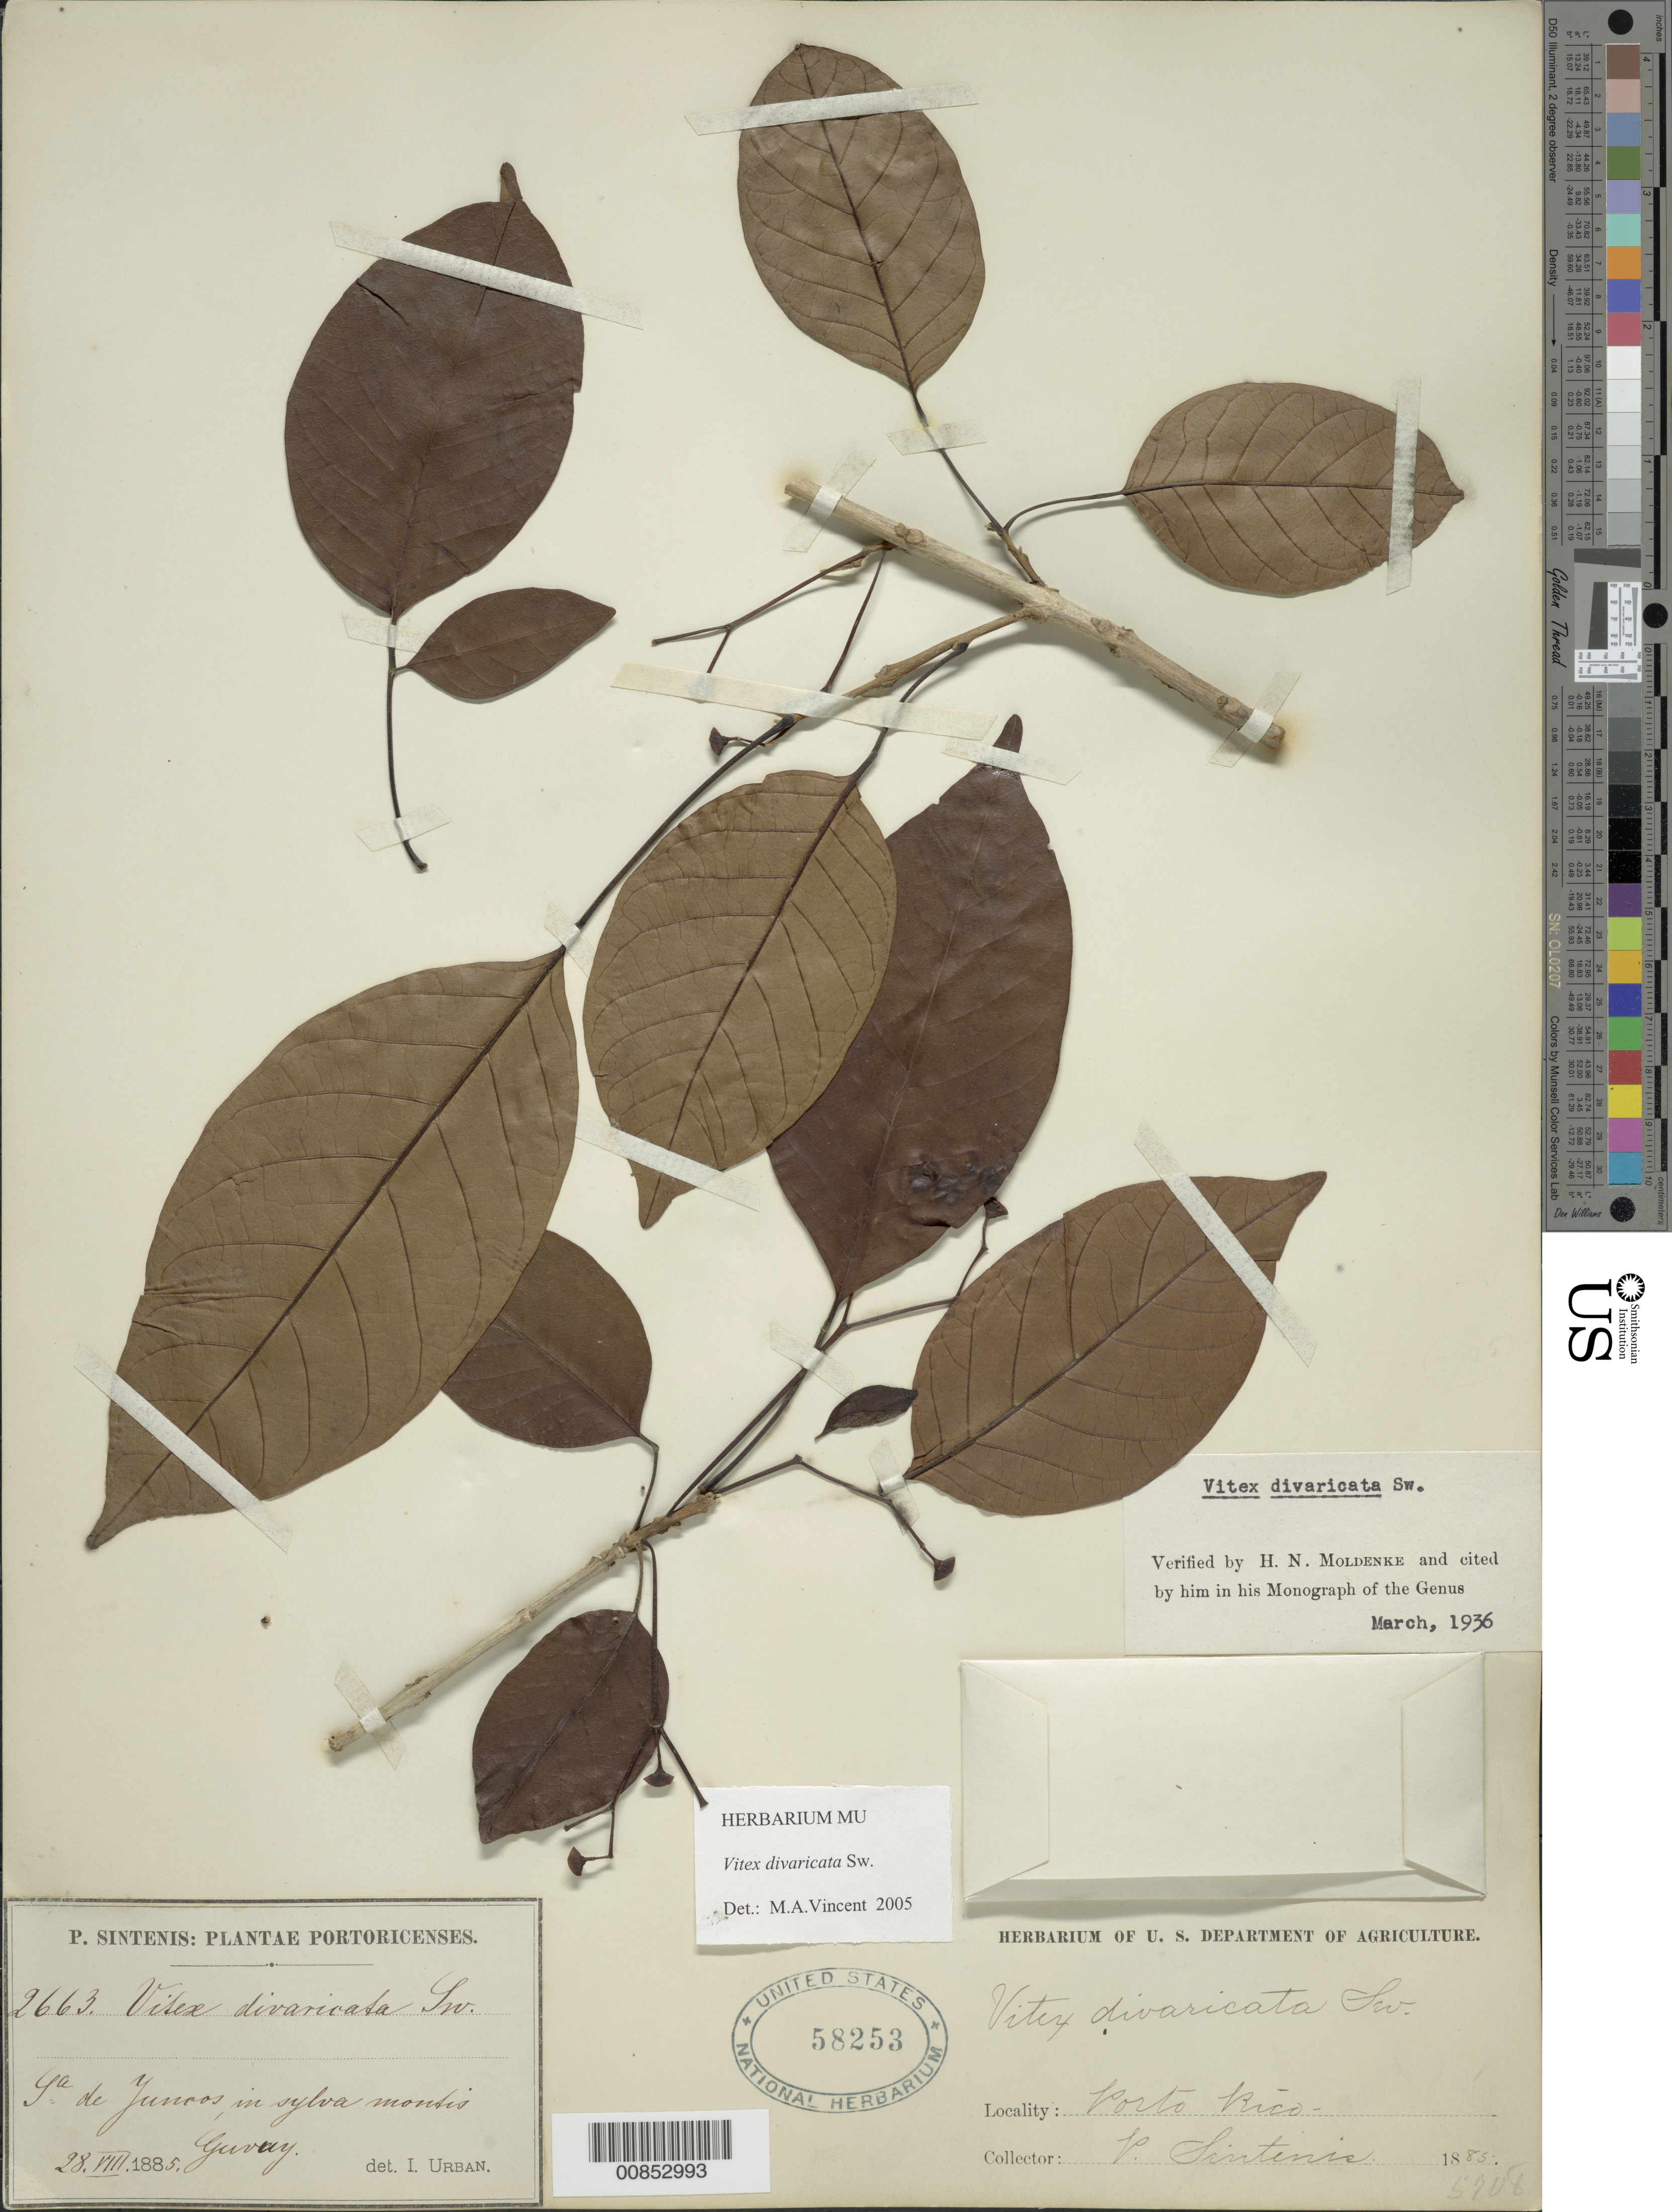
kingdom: Plantae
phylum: Tracheophyta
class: Magnoliopsida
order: Lamiales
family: Lamiaceae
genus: Vitex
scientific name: Vitex divaricata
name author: Sw.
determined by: Vincent, Michael A.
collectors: P. Sintenis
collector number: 2663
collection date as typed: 28 Aug 1885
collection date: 1885-08-28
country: Puerto Rico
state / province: Humacao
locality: Juncos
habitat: in sylva montis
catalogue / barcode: US 58253